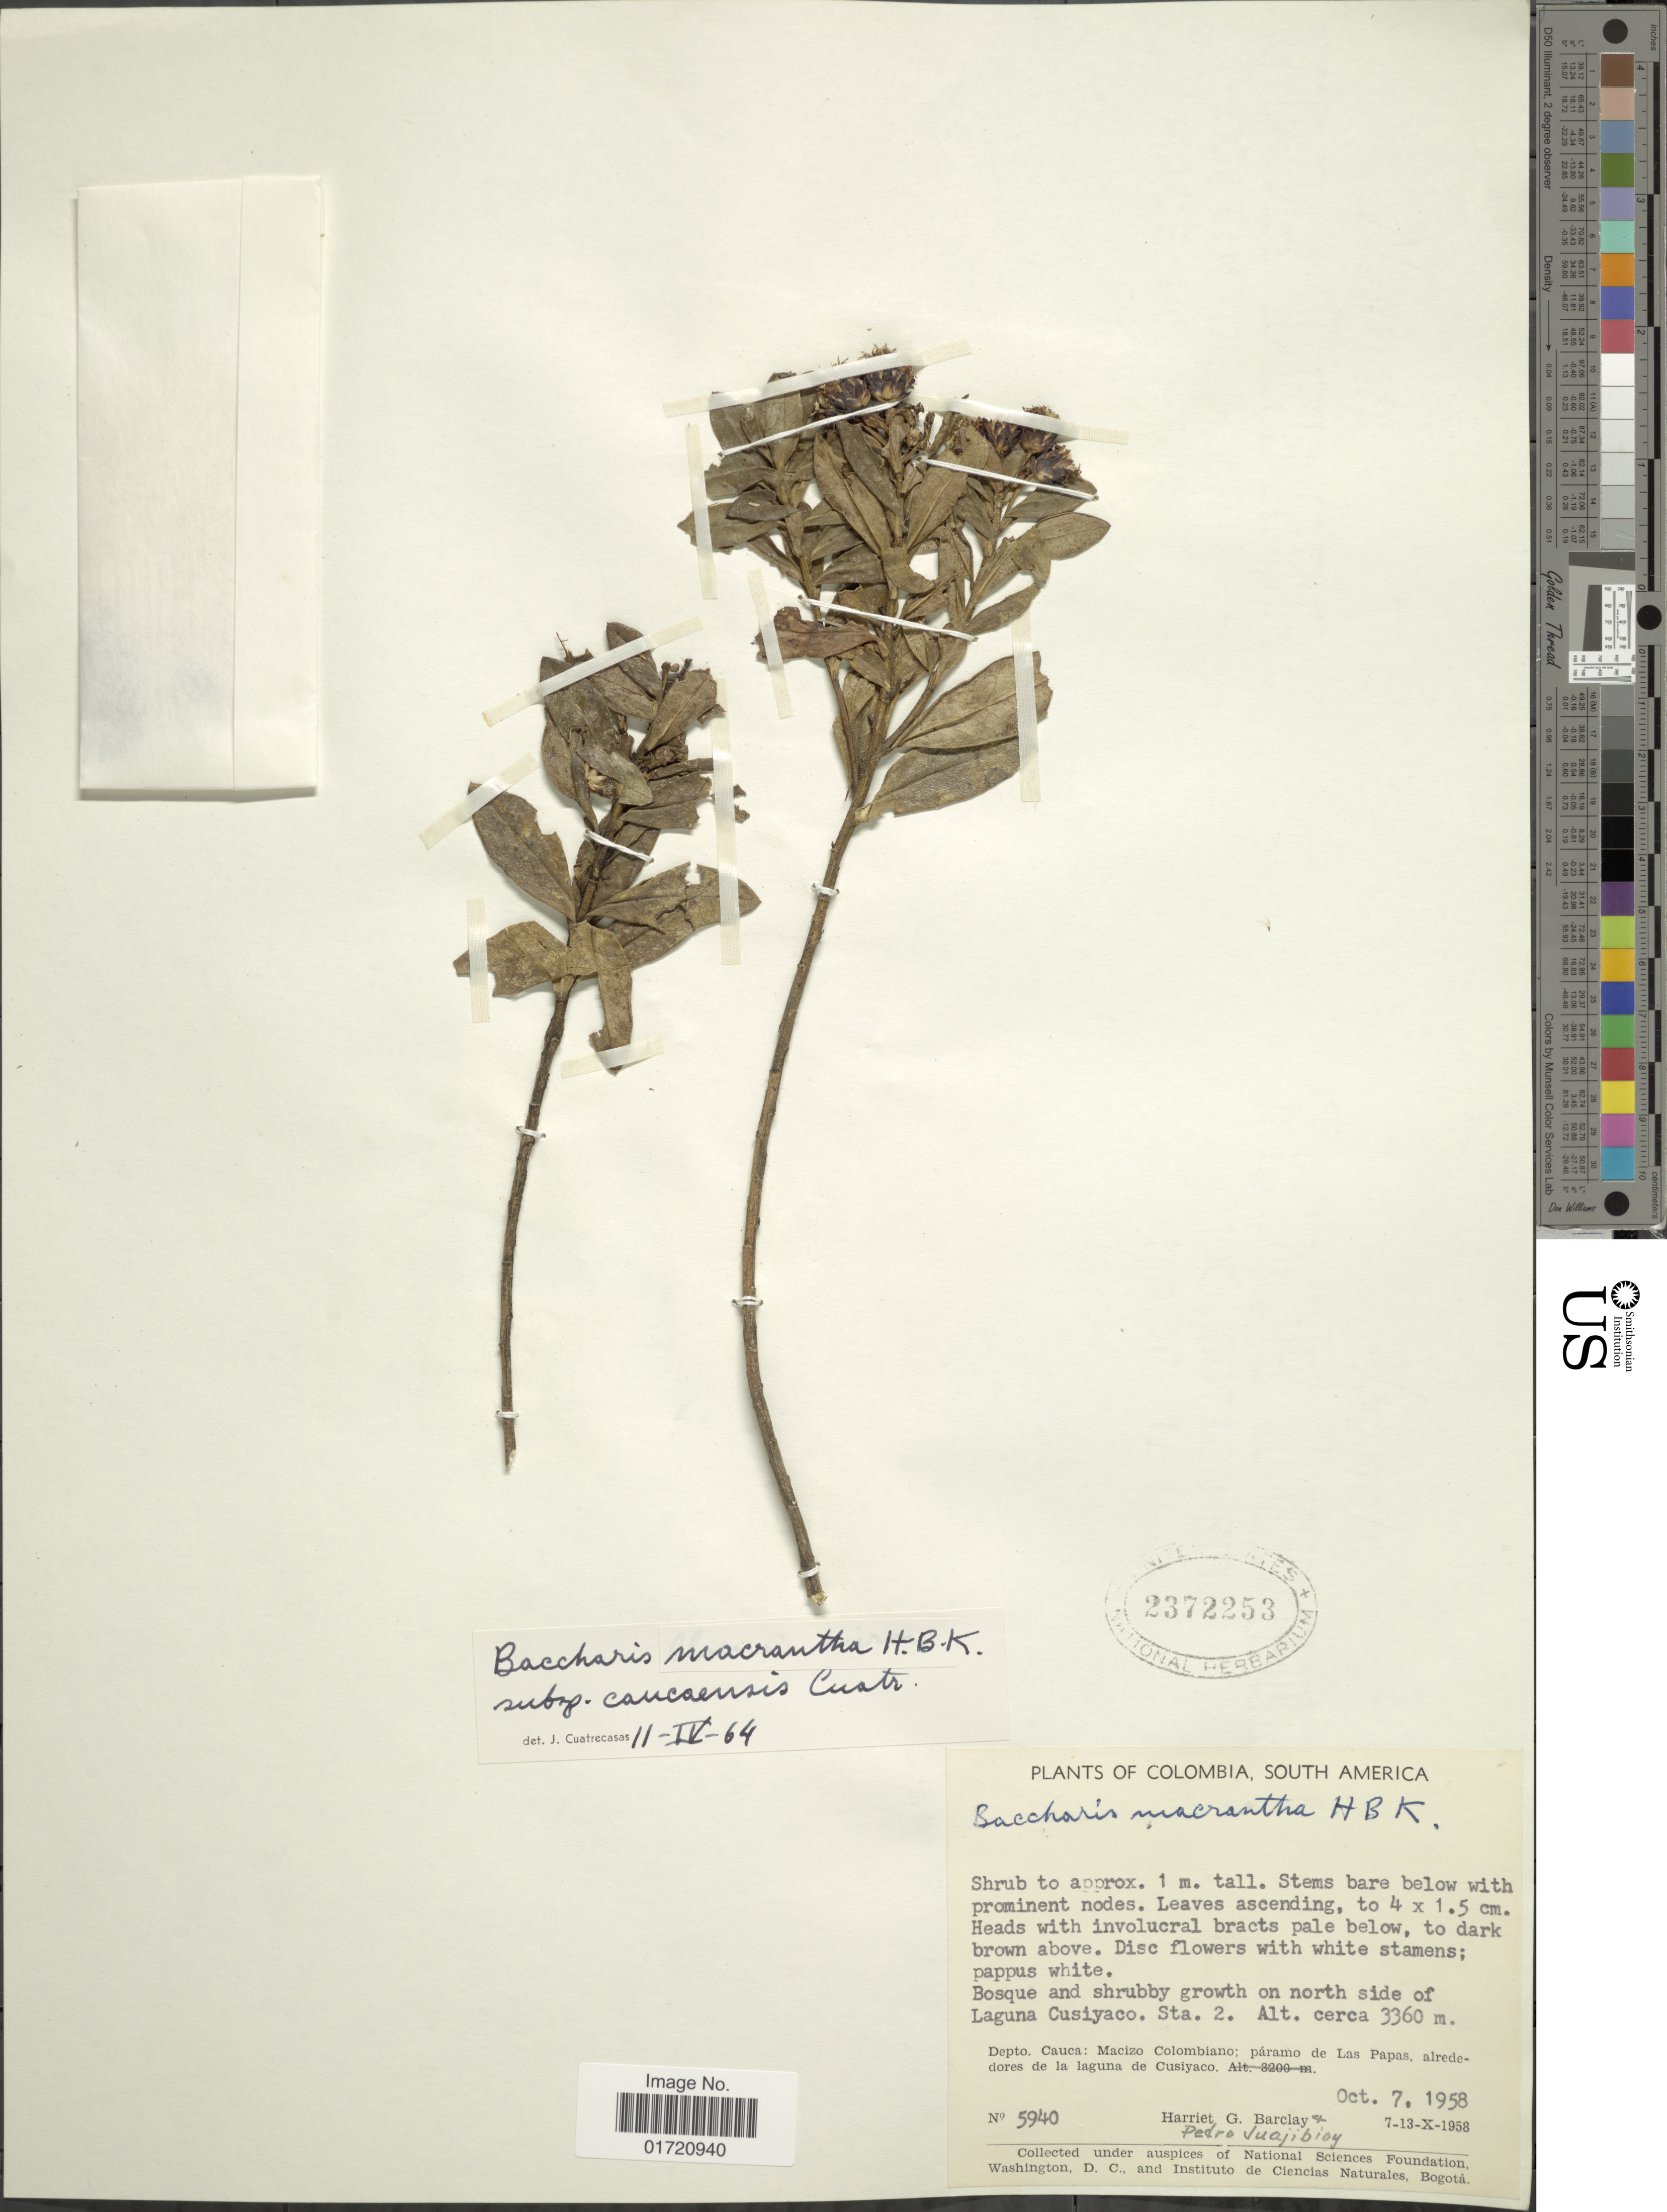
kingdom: Plantae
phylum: Tracheophyta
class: Magnoliopsida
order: Asterales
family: Asteraceae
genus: Baccharis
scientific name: Baccharis macrantha subsp. caucaensis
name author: Cuatrec.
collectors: H. G. Barclay & P. Juajibioy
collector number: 5940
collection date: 1958-10-07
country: Colombia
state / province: Cauca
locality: South America, North side of Laguna Cusiyaco, Sta 2., Macizo Colombiano, paramo de Las Papas, alrededore dela laguna de Cusiyaco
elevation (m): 3360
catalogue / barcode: US 2372253